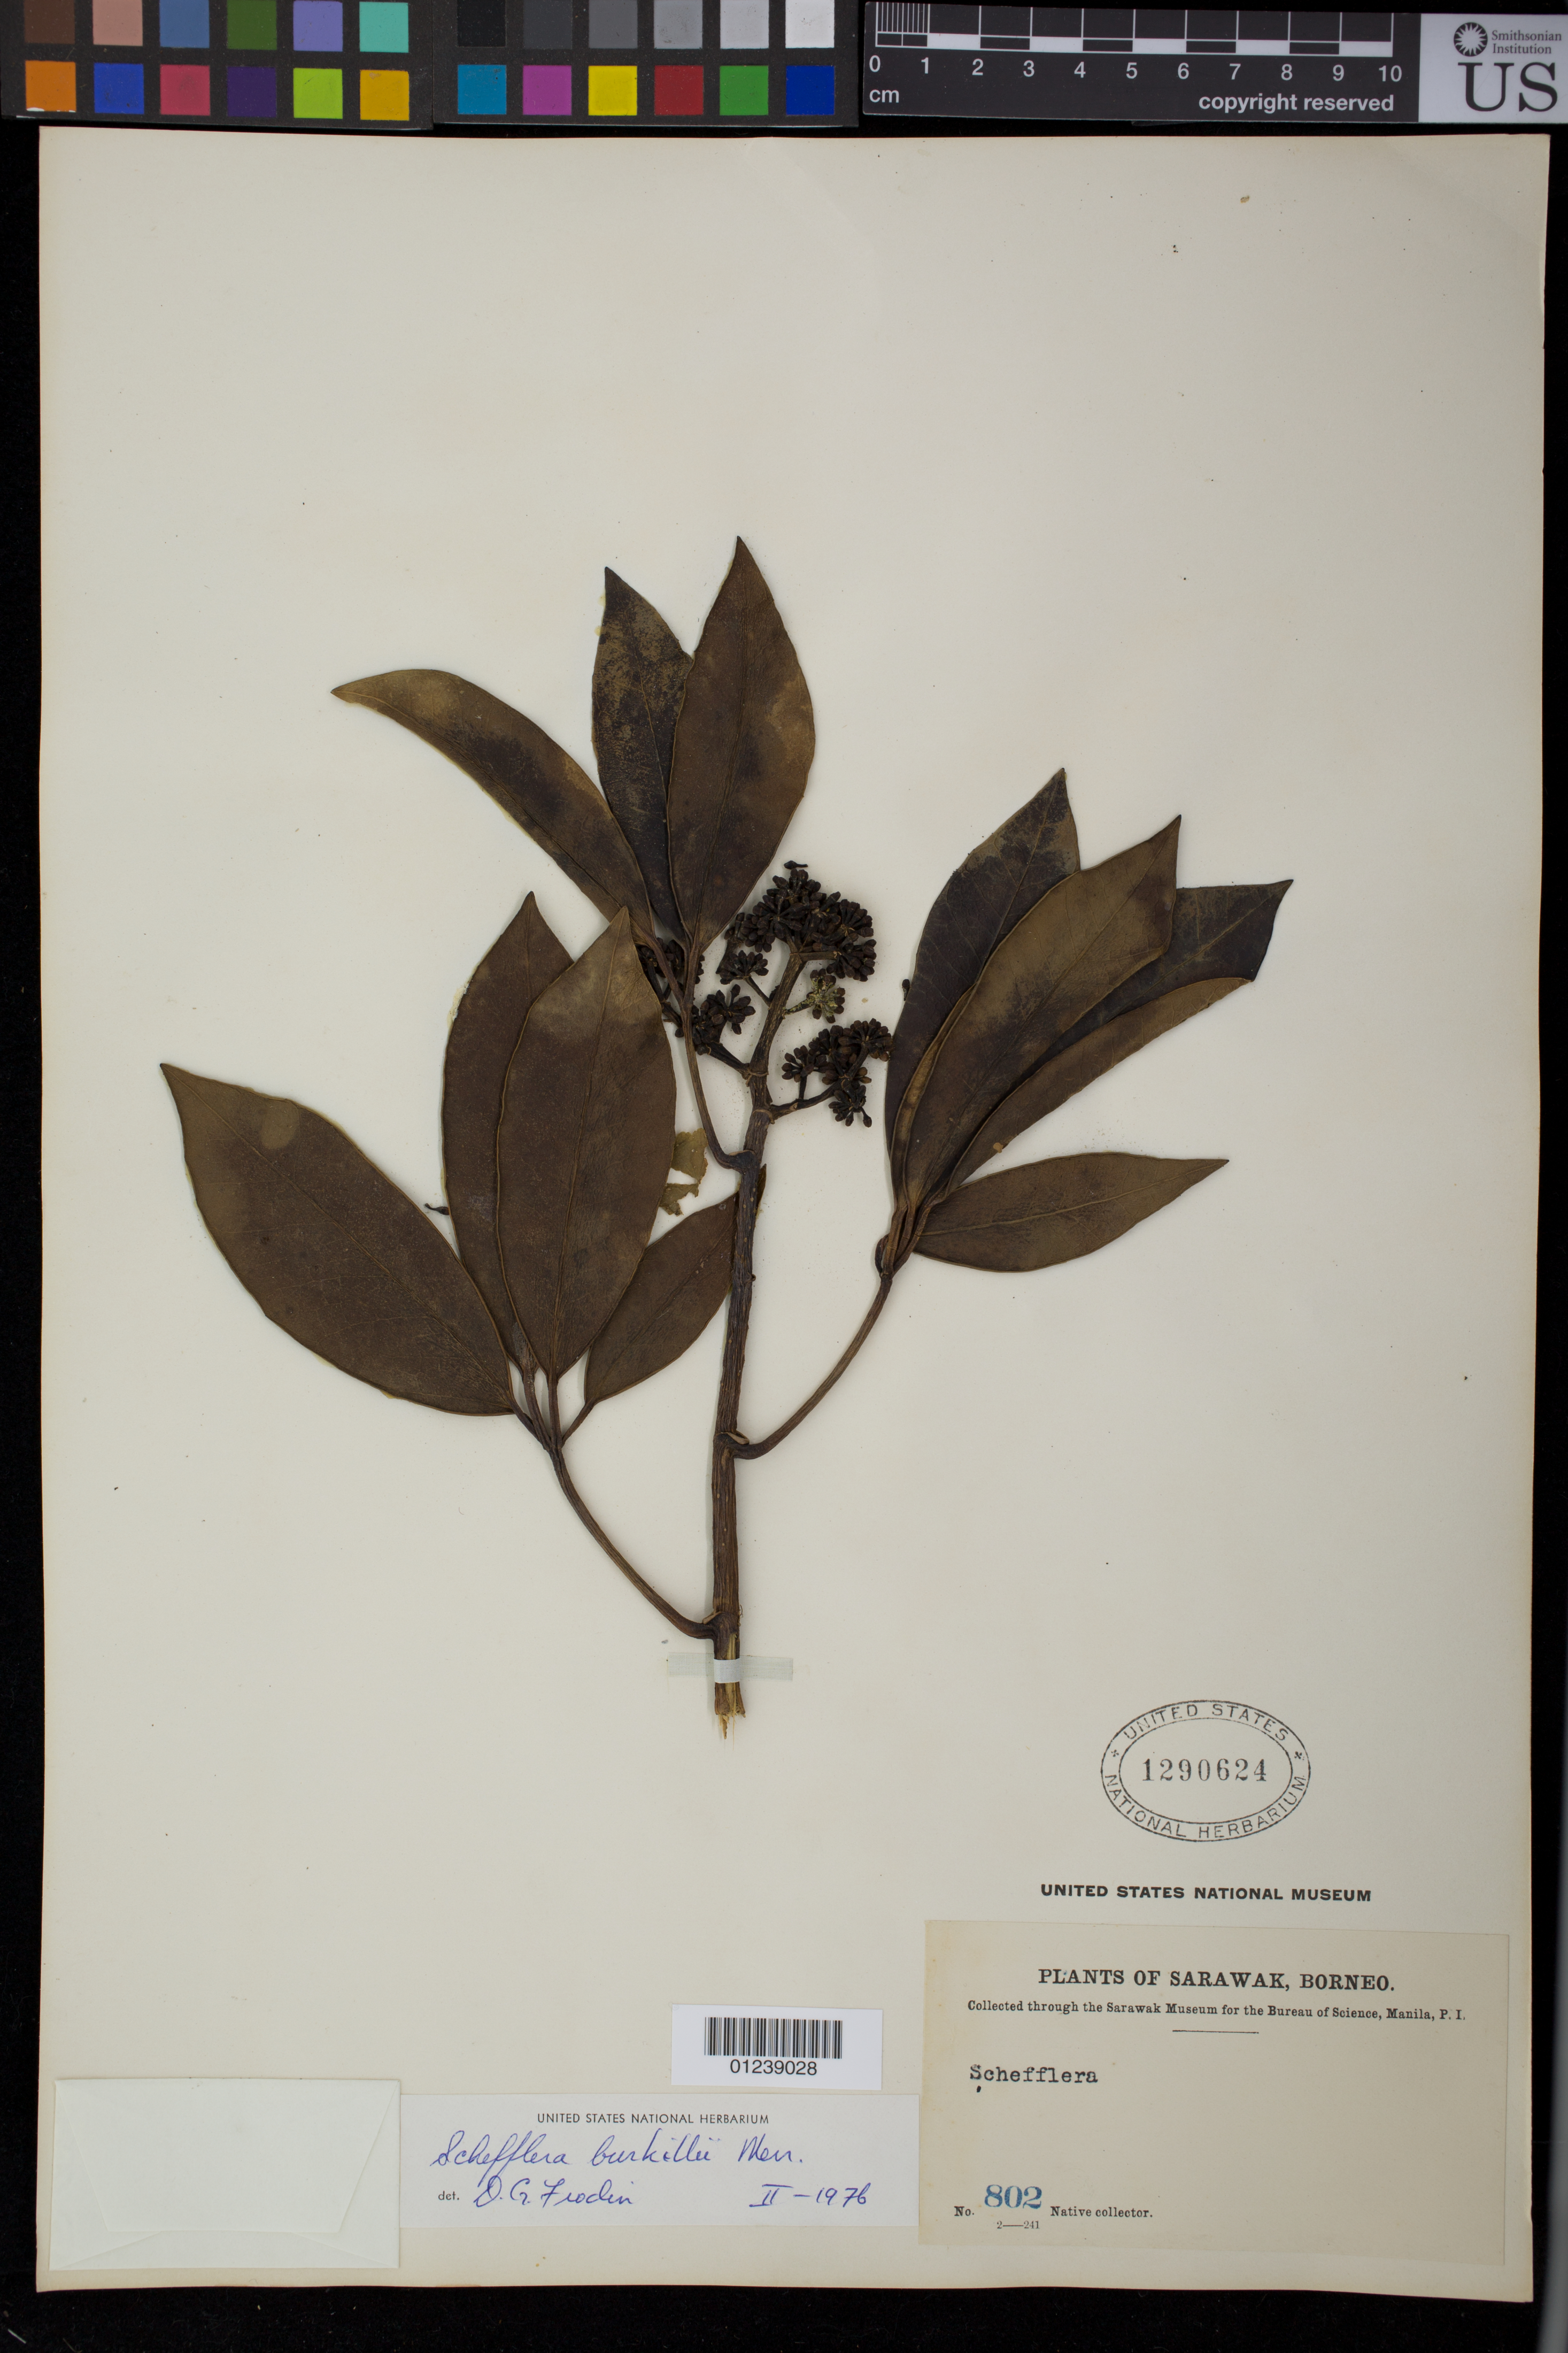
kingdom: Plantae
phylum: Tracheophyta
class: Magnoliopsida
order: Apiales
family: Araliaceae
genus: Heptapleurum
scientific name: Heptapleurum burkillii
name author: (Merr.) Lowry & G. M. Plunkett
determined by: Wagner, W. L., (BOT), Smithsonian Institution - National Museum of Natural History (UNITED STATES)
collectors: Native collector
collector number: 802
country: Malaysia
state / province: Sarawak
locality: Borneo.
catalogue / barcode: US 1290624